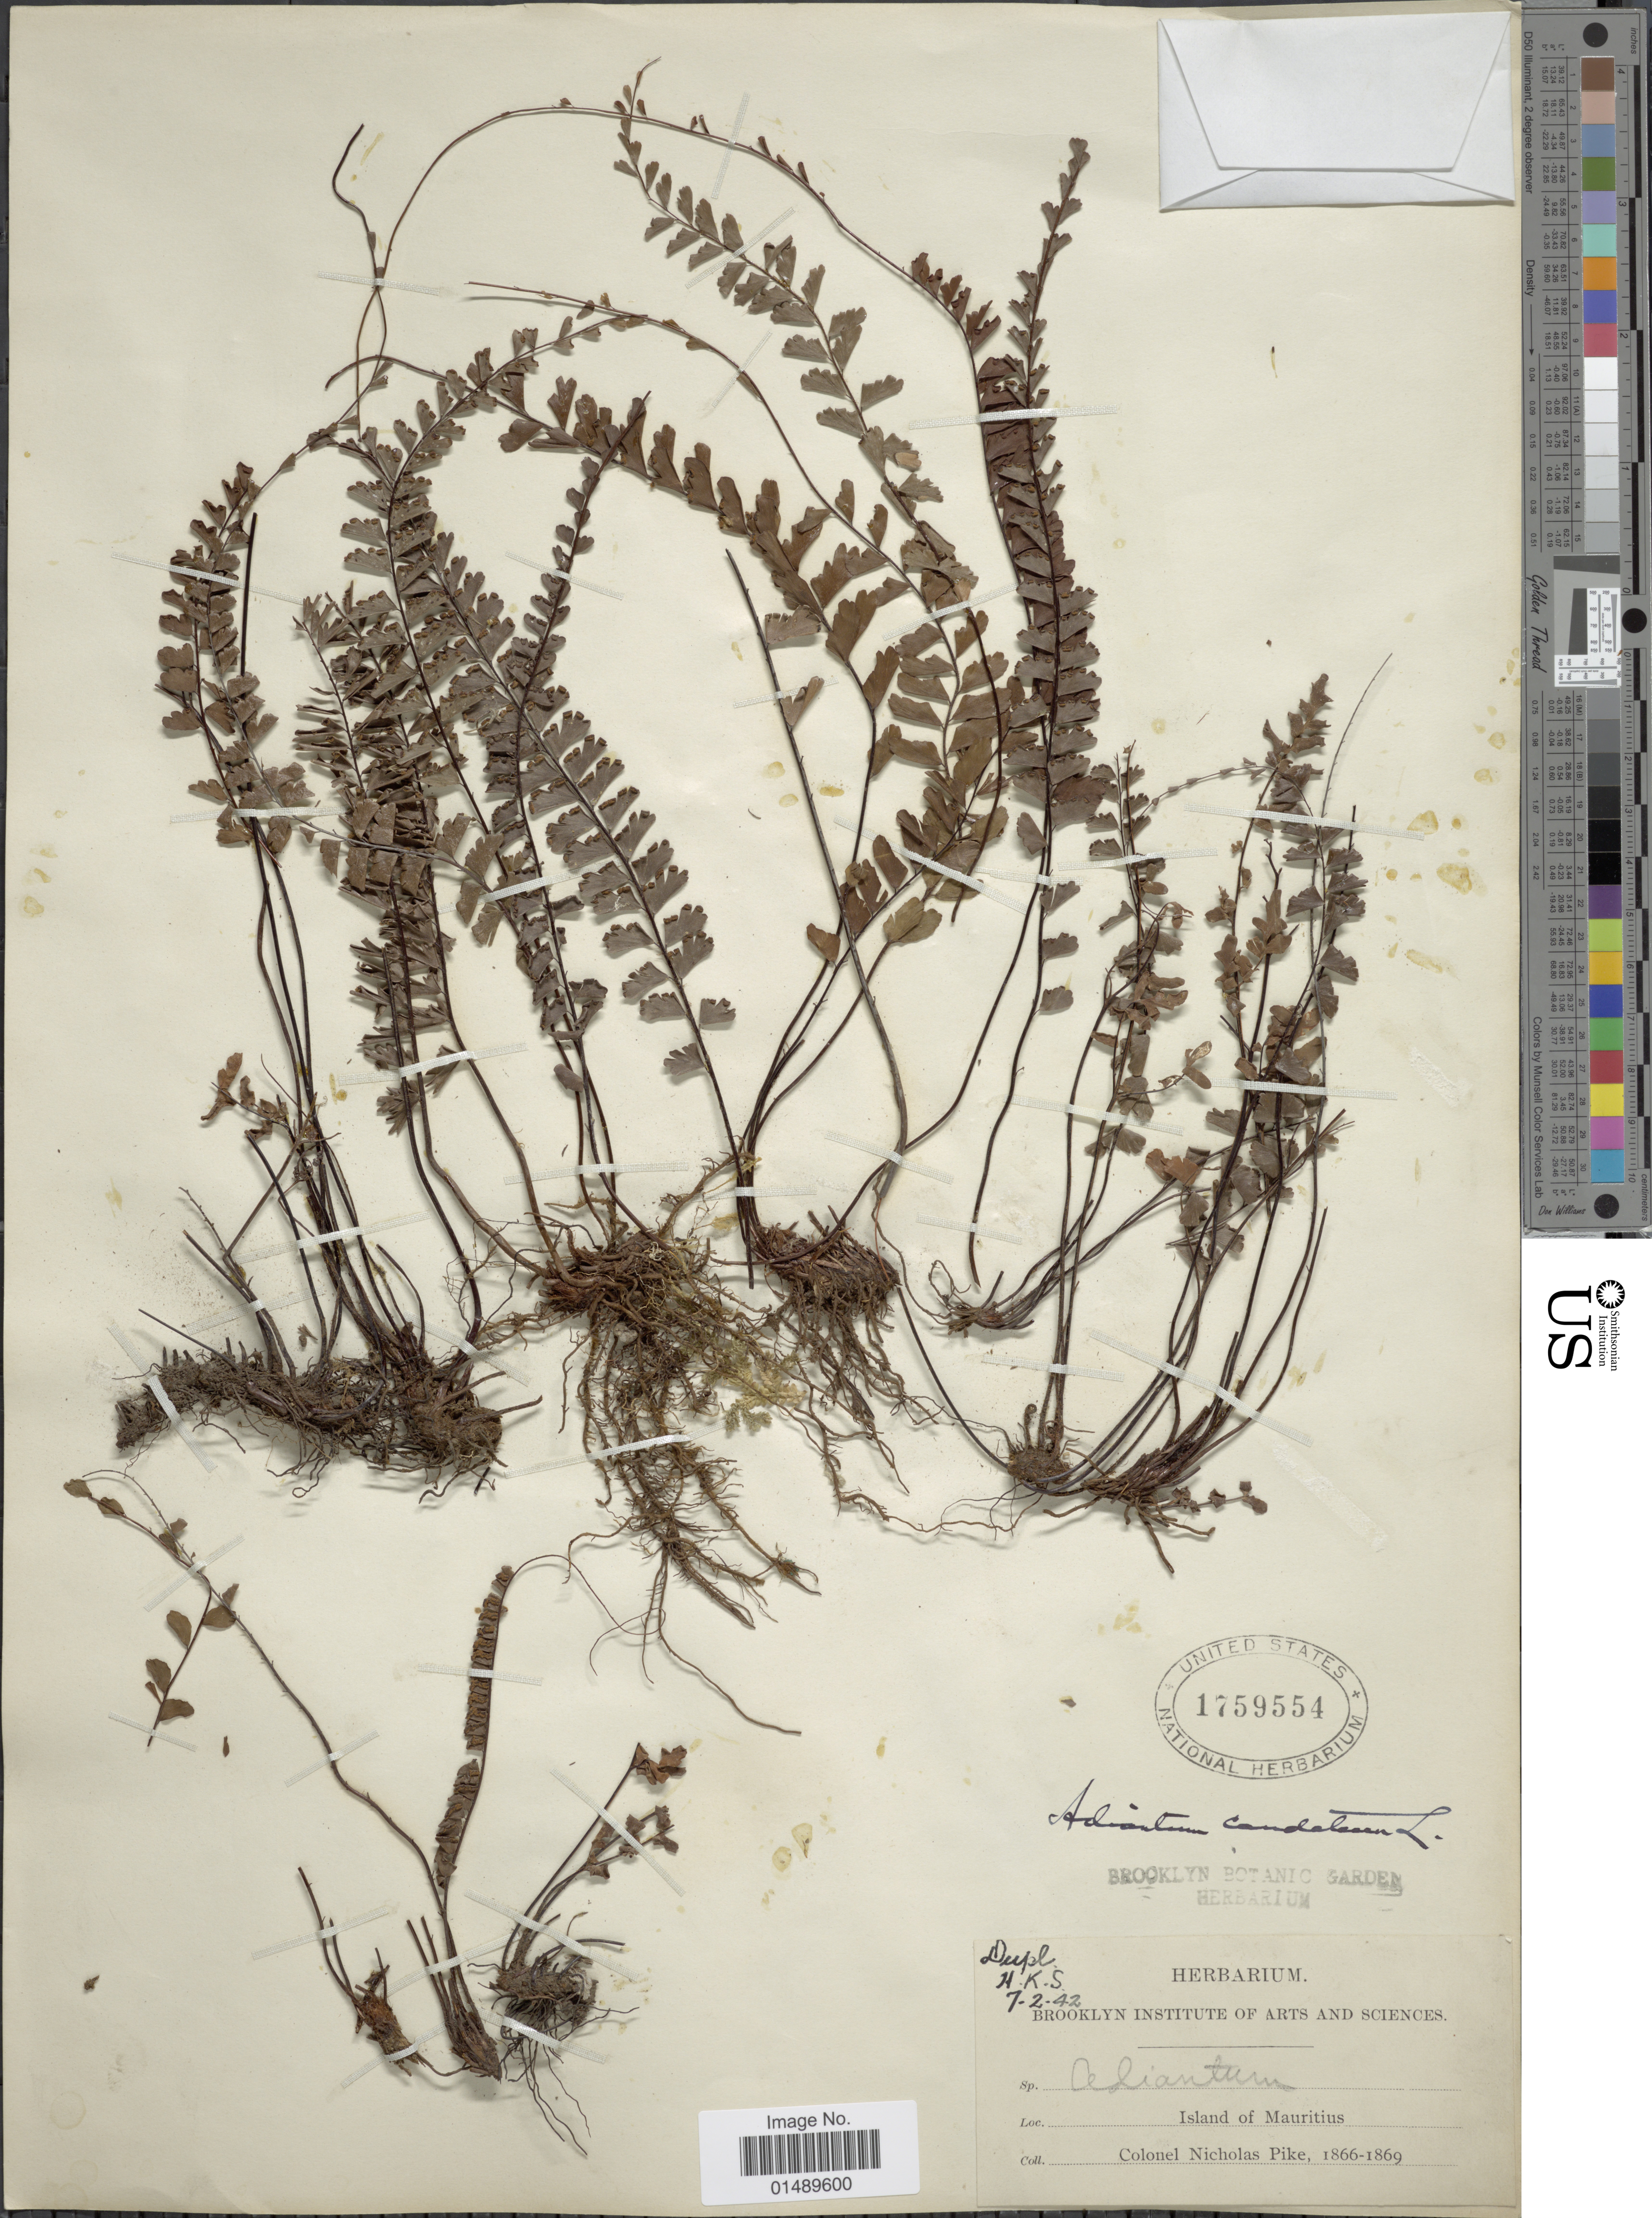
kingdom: Plantae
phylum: Tracheophyta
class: Polypodiopsida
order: Polypodiales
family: Pteridaceae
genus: Adiantum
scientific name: Adiantum caudatum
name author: L.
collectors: N. Pike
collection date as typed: Transcribed d/m/y: 7/2/42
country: Mauritius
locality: Island of Mauritus.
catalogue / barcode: US 1759554